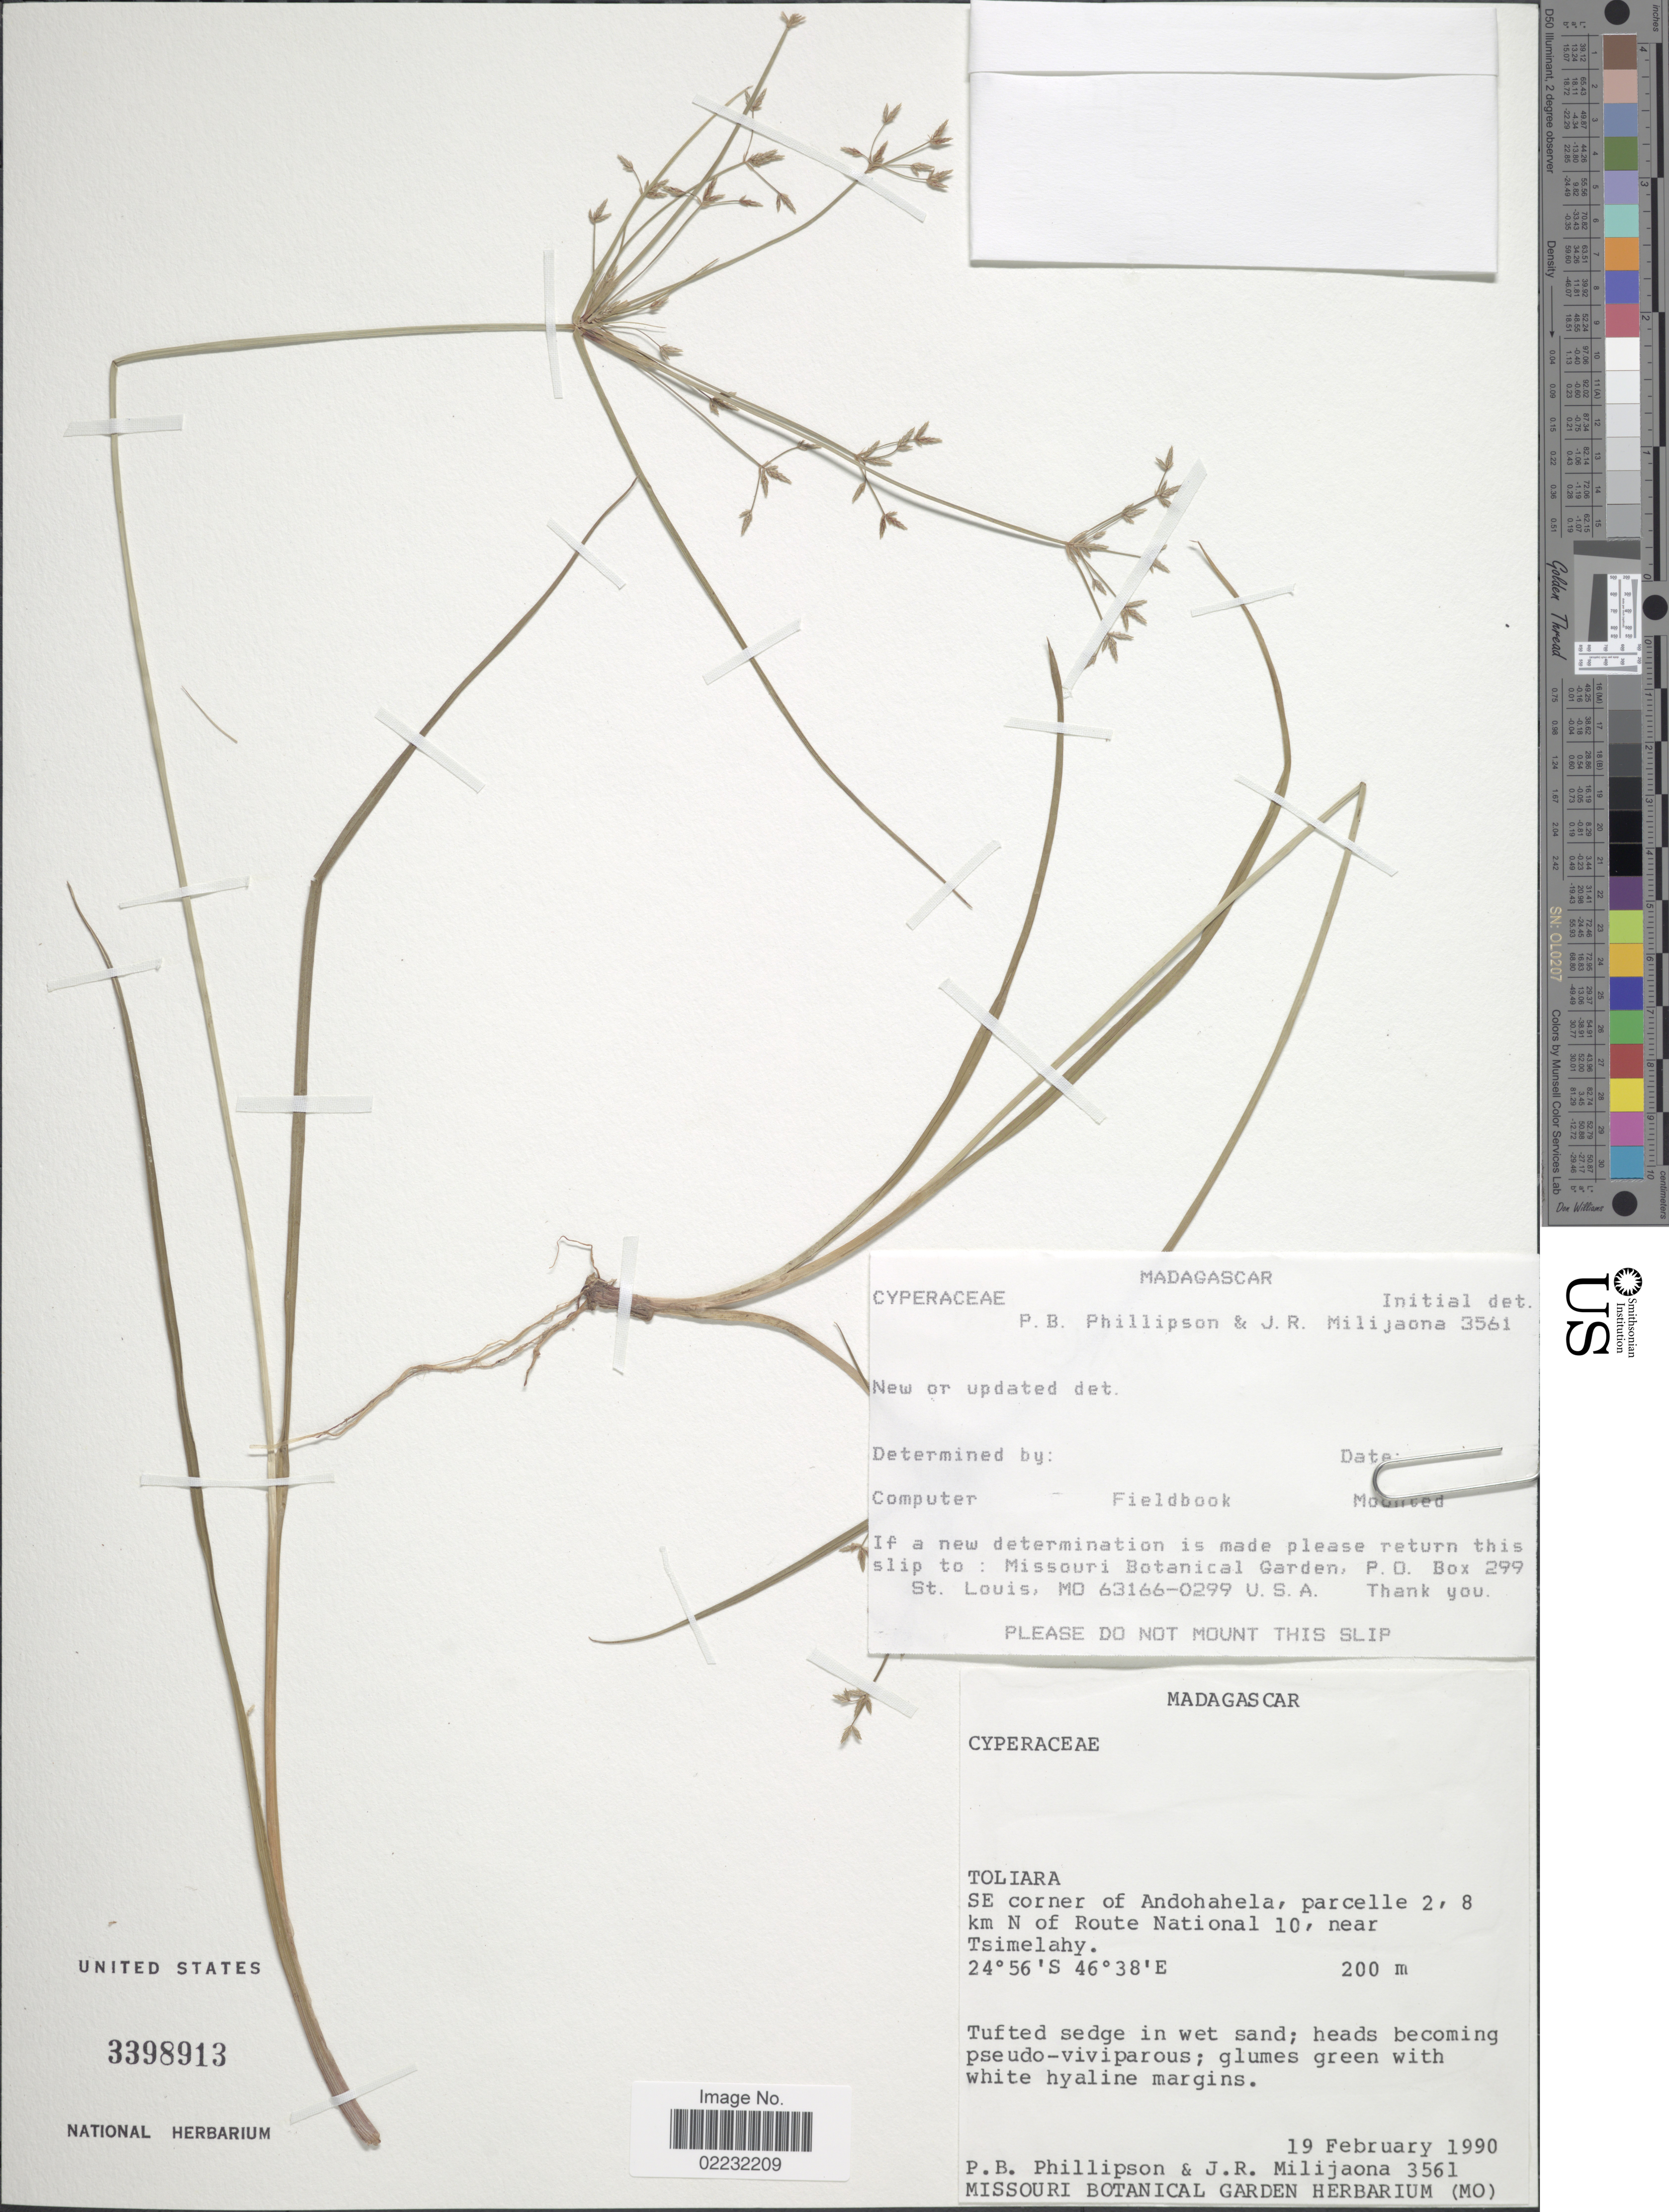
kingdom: Plantae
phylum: Tracheophyta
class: Liliopsida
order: Poales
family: Cyperaceae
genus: Cyperus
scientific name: Cyperus haspan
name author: L.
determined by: Strong, Mark T., (BOT), Smithsonian Institution - National Museum of Natural History (UNITED STATES)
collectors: P. B. Phillipson & J. R. Milijaona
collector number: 3561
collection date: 1990-01-19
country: Madagascar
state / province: Anosy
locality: SE corner of Andahahela, parcelle 2,8 km N of Route National 10, near Tsimelahy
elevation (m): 200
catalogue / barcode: US 3398913